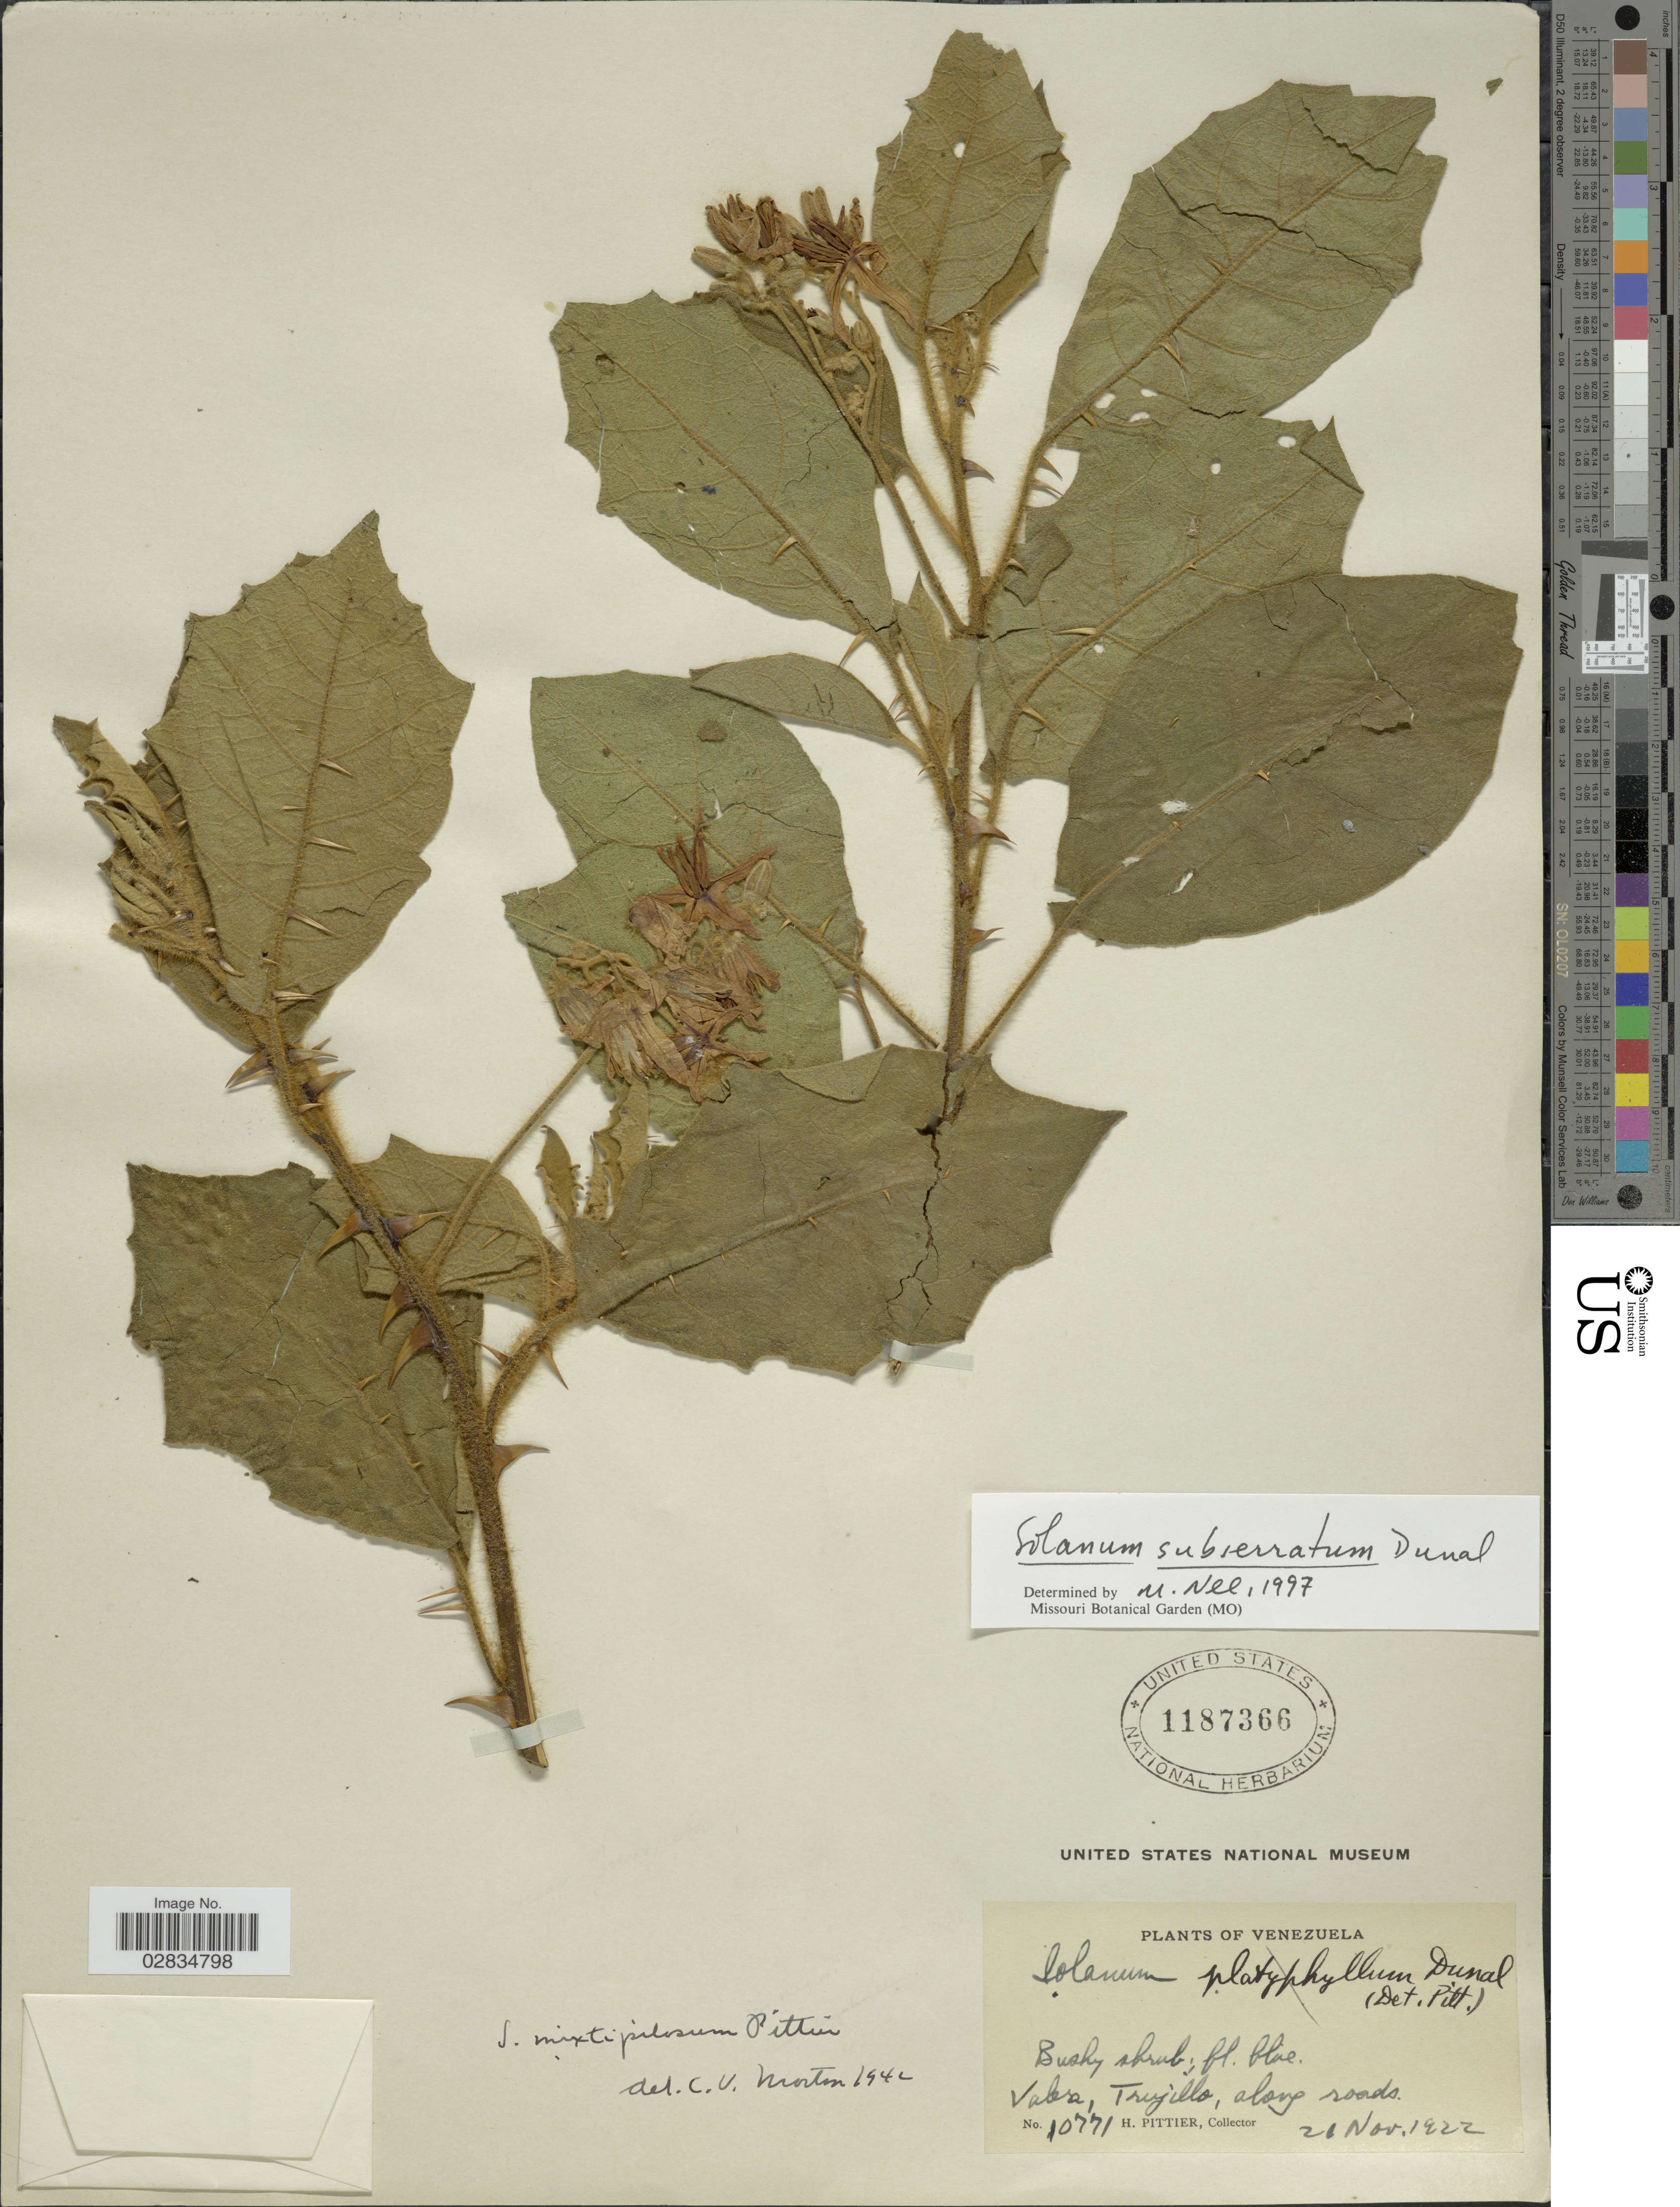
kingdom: Plantae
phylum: Tracheophyta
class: Magnoliopsida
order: Solanales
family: Solanaceae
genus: Solanum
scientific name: Solanum subserratum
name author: Dunal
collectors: H. F. Pittier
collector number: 10771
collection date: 1922-11-21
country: Venezuela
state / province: Trujillo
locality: Valera, along roads.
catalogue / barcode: US 1187366